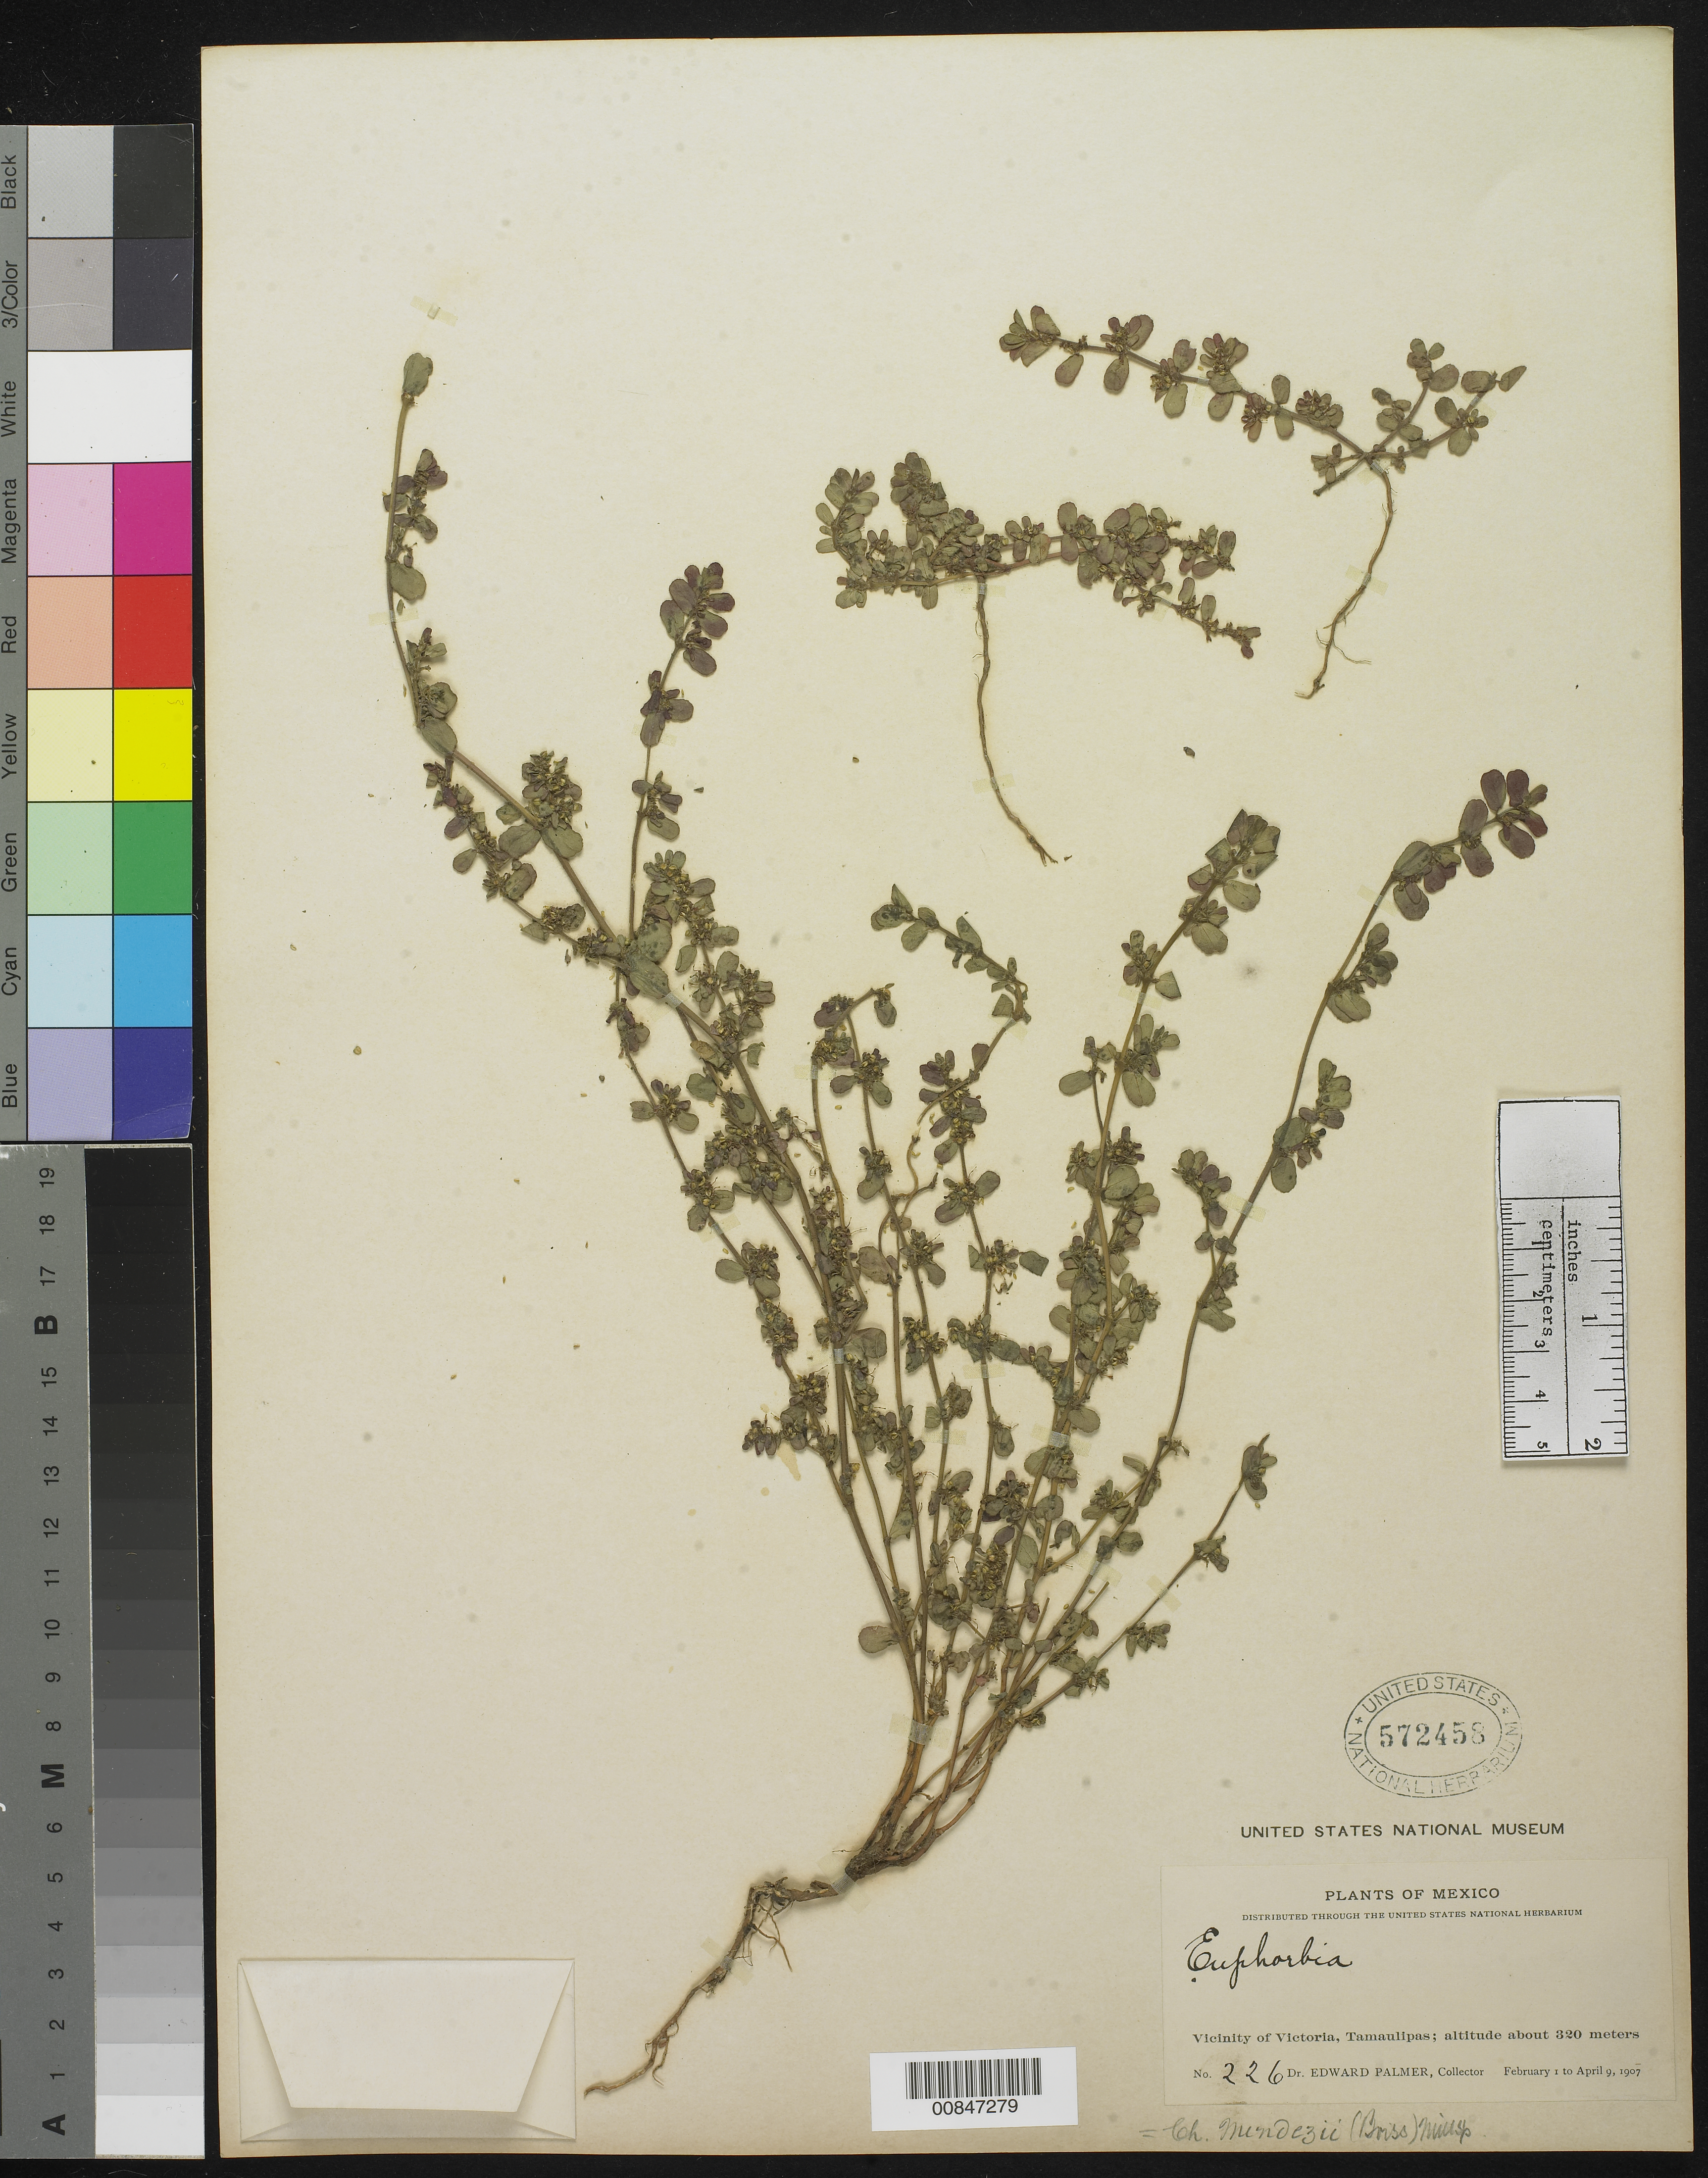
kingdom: Plantae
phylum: Tracheophyta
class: Magnoliopsida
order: Malpighiales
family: Euphorbiaceae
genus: Euphorbia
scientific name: Euphorbia mendezii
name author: Boiss.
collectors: E. Palmer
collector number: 226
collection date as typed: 01 Feb 1907 to 09 Apr 1907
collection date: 1907-02-01/1907-04-09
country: Mexico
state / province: Tamaulipas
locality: Vicinity of Victoria.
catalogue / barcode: US 572458